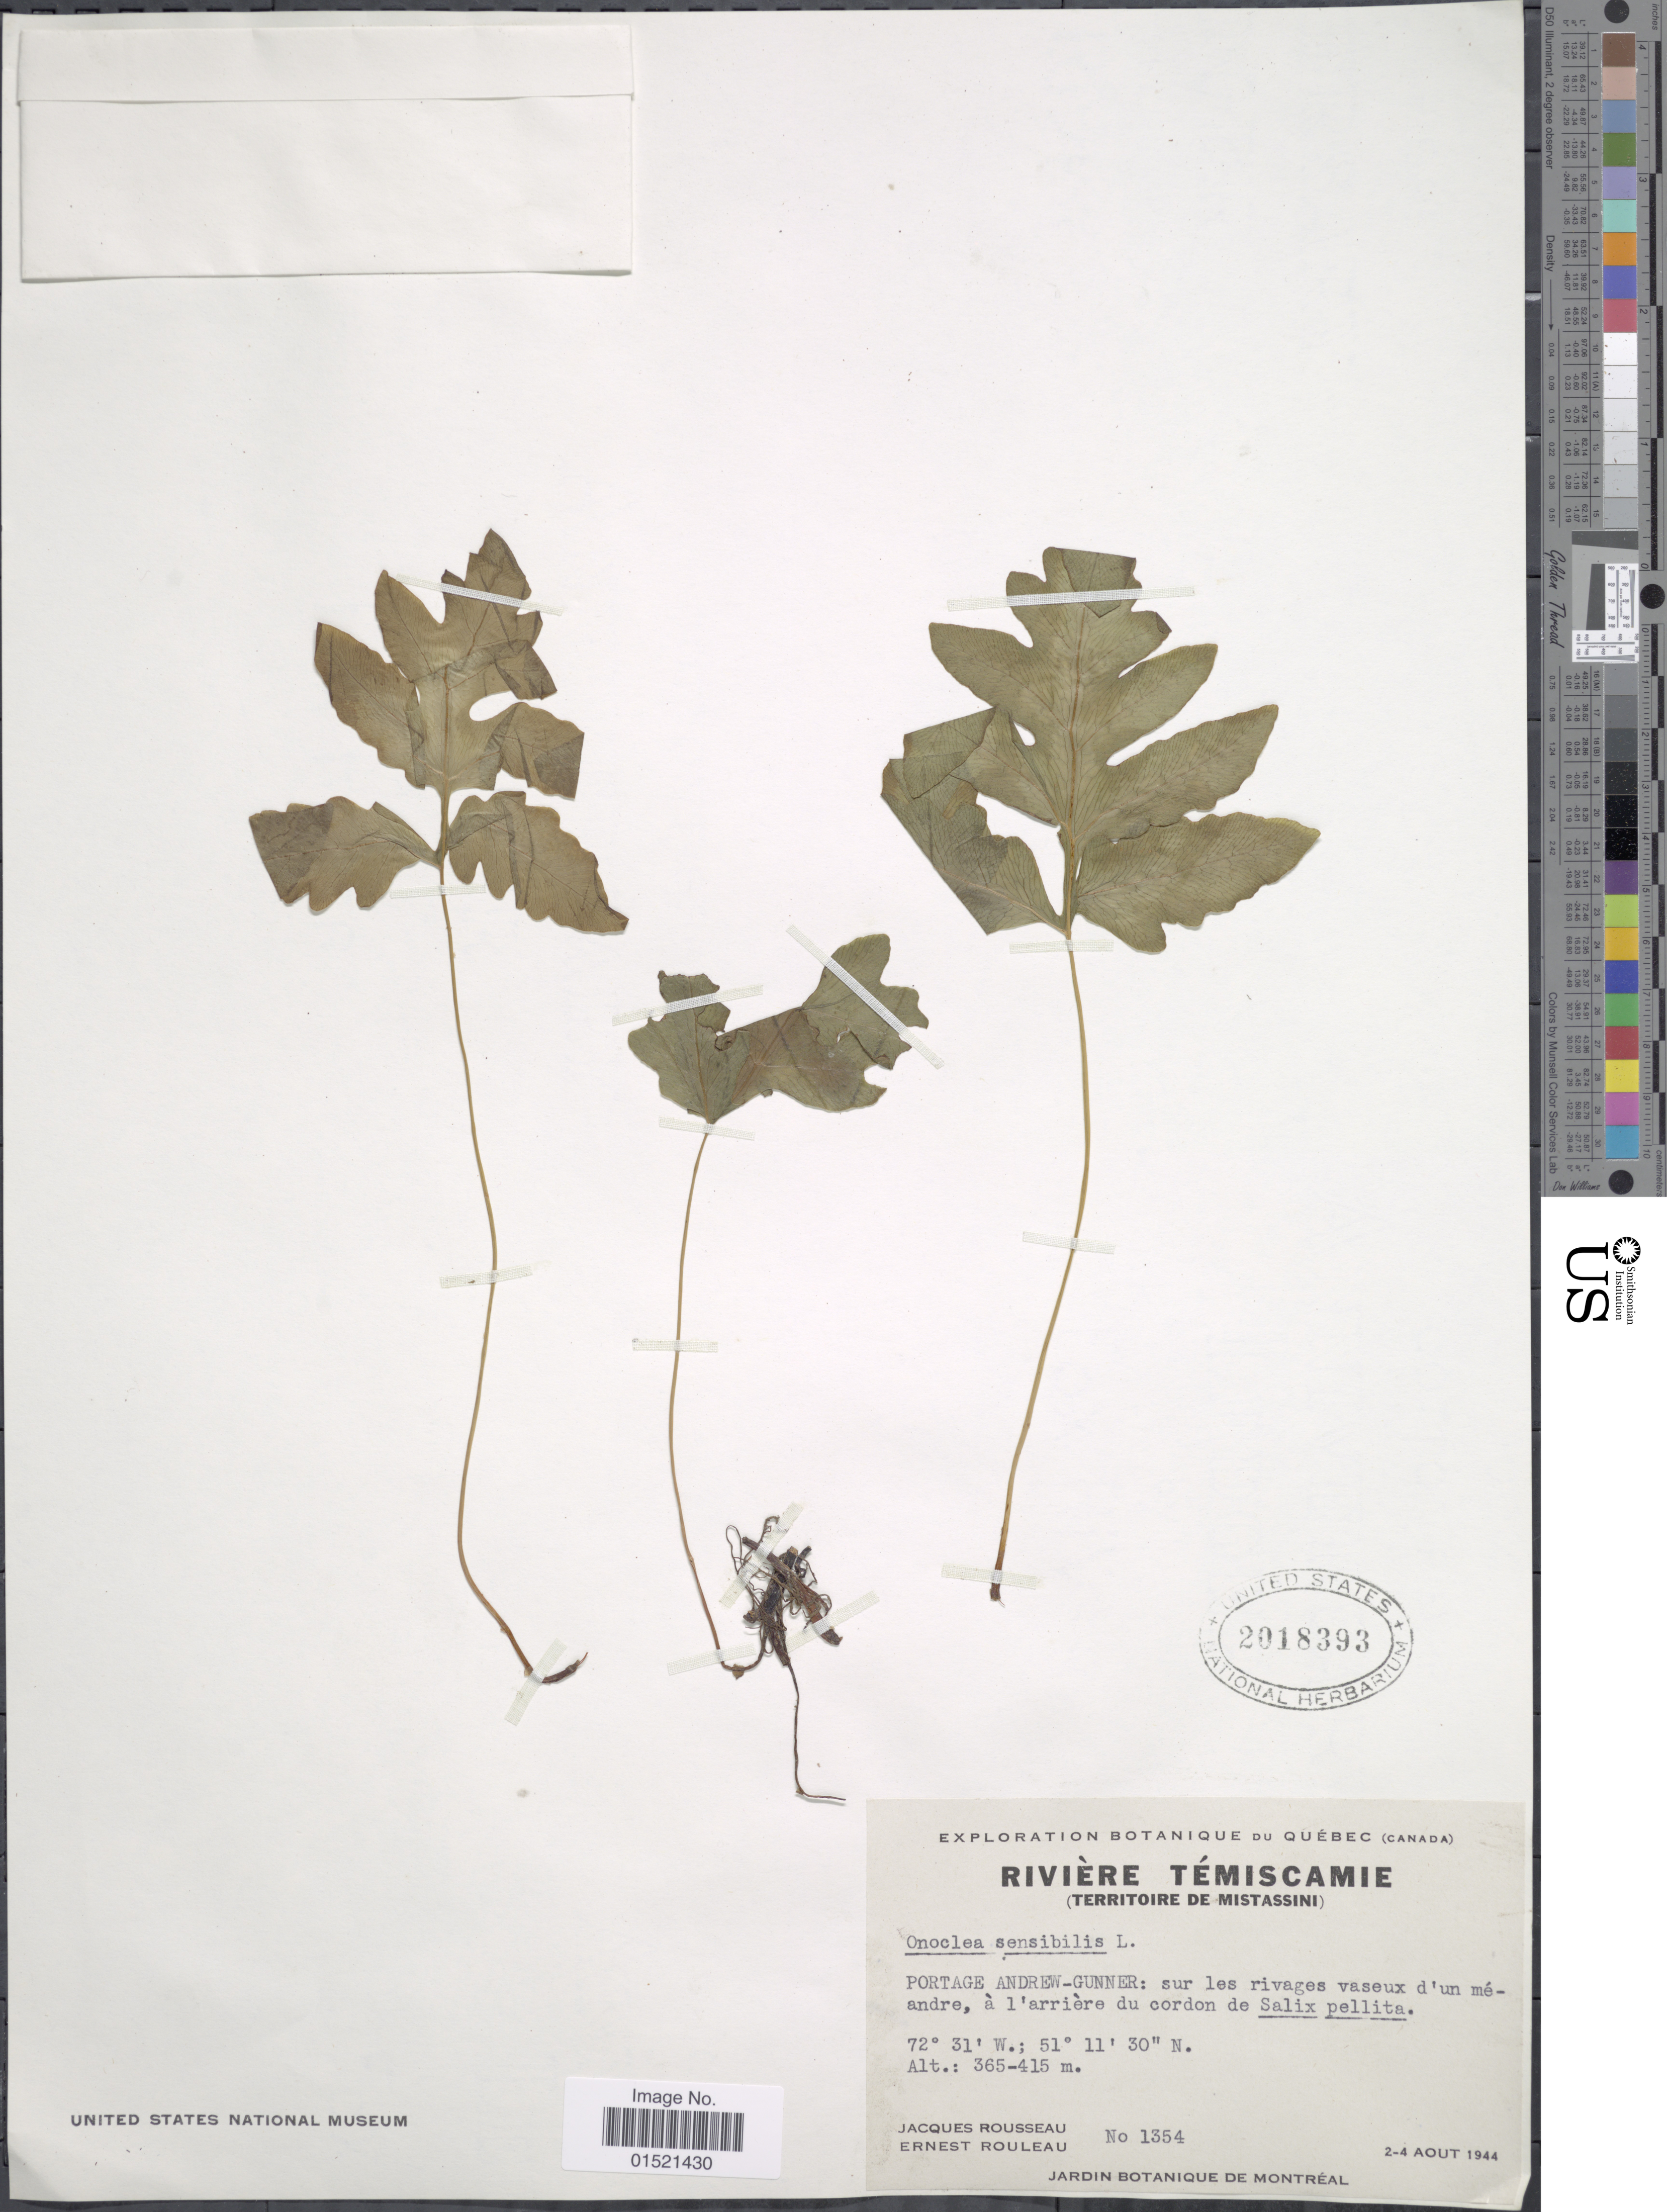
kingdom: Plantae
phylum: Tracheophyta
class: Polypodiopsida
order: Polypodiales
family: Onocleaceae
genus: Onoclea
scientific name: Onoclea sensibilis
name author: L.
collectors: J. Rousseau & J. Rouleau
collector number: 1354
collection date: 1944-08-02/1944-08-04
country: Canada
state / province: Quebec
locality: Rivière Témiscamie (Territoire de Mistassini) Portage Andrew-Gunner: sur les rivages vaseux d'un méandre, à l'arrière du cordon de Salix pellita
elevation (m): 365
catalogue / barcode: US 2018393